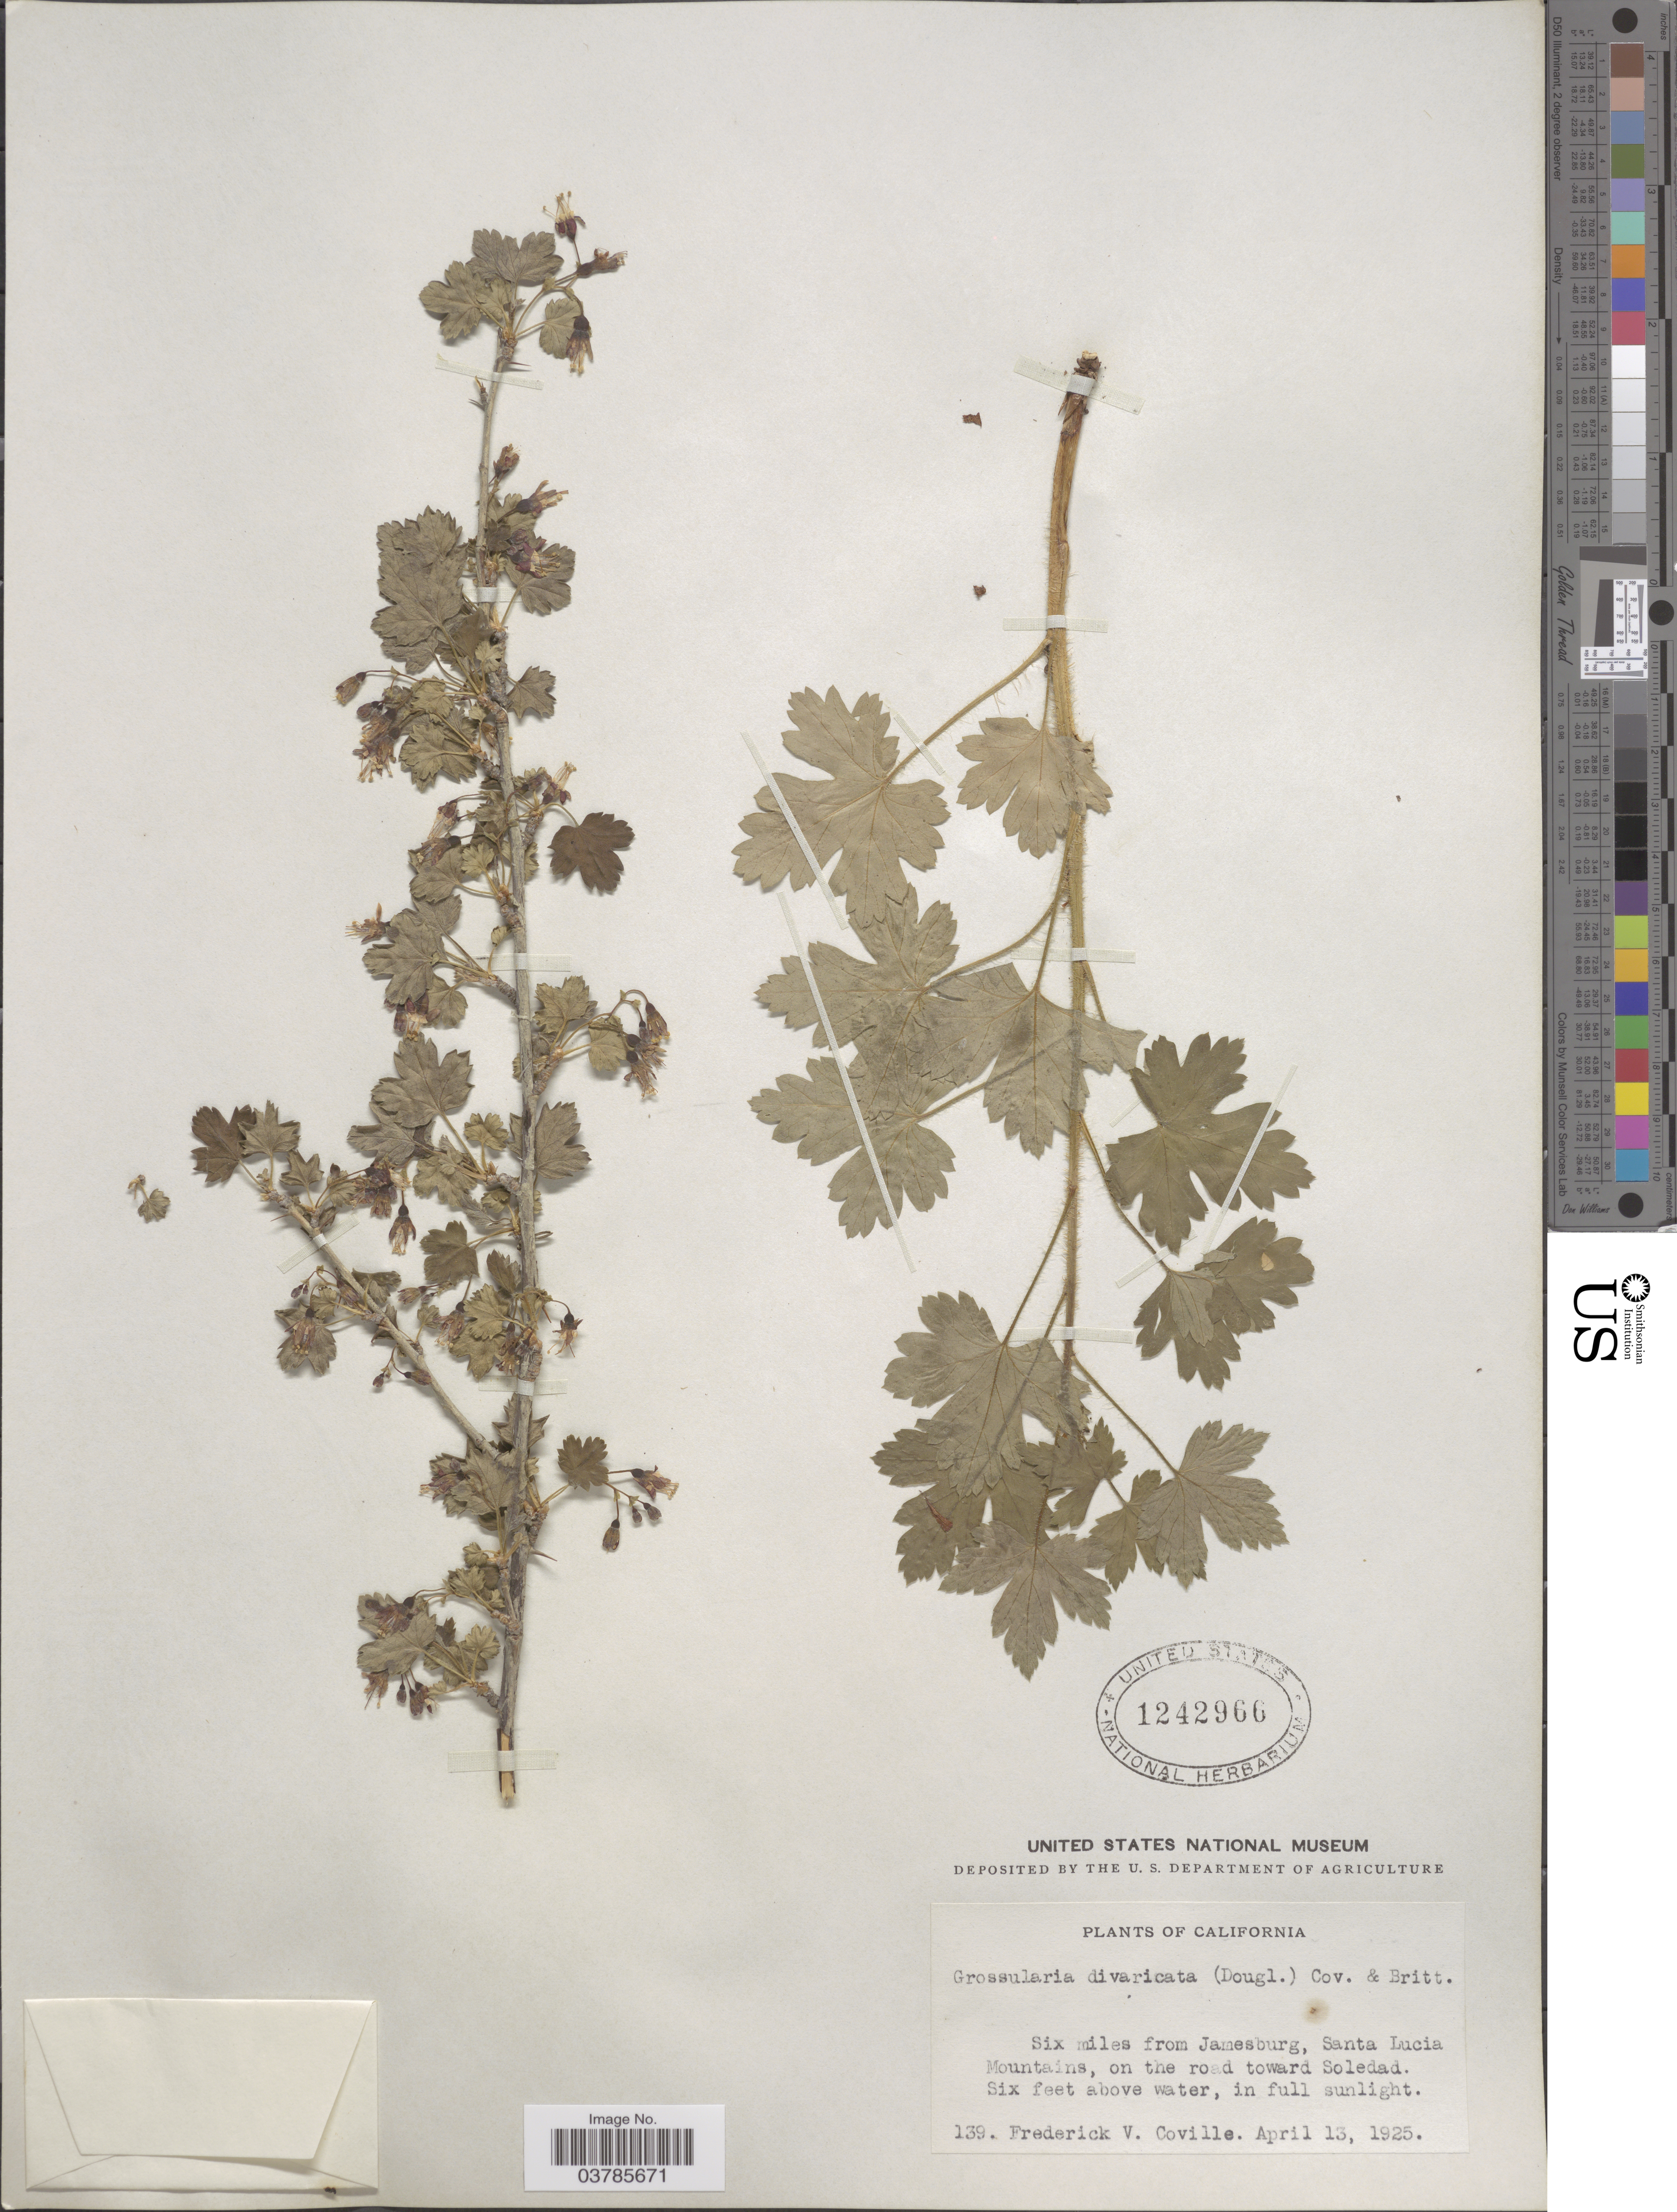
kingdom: Plantae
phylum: Tracheophyta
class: Magnoliopsida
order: Saxifragales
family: Grossulariaceae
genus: Ribes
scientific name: Ribes divaricatum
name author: Douglas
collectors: F. V. Coville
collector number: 139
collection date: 1925-04-13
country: United States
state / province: California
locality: Six miles from Jamesburg, Santa Lucia Mountains, on the road toward Soledad. Six feet above water.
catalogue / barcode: US 1242966